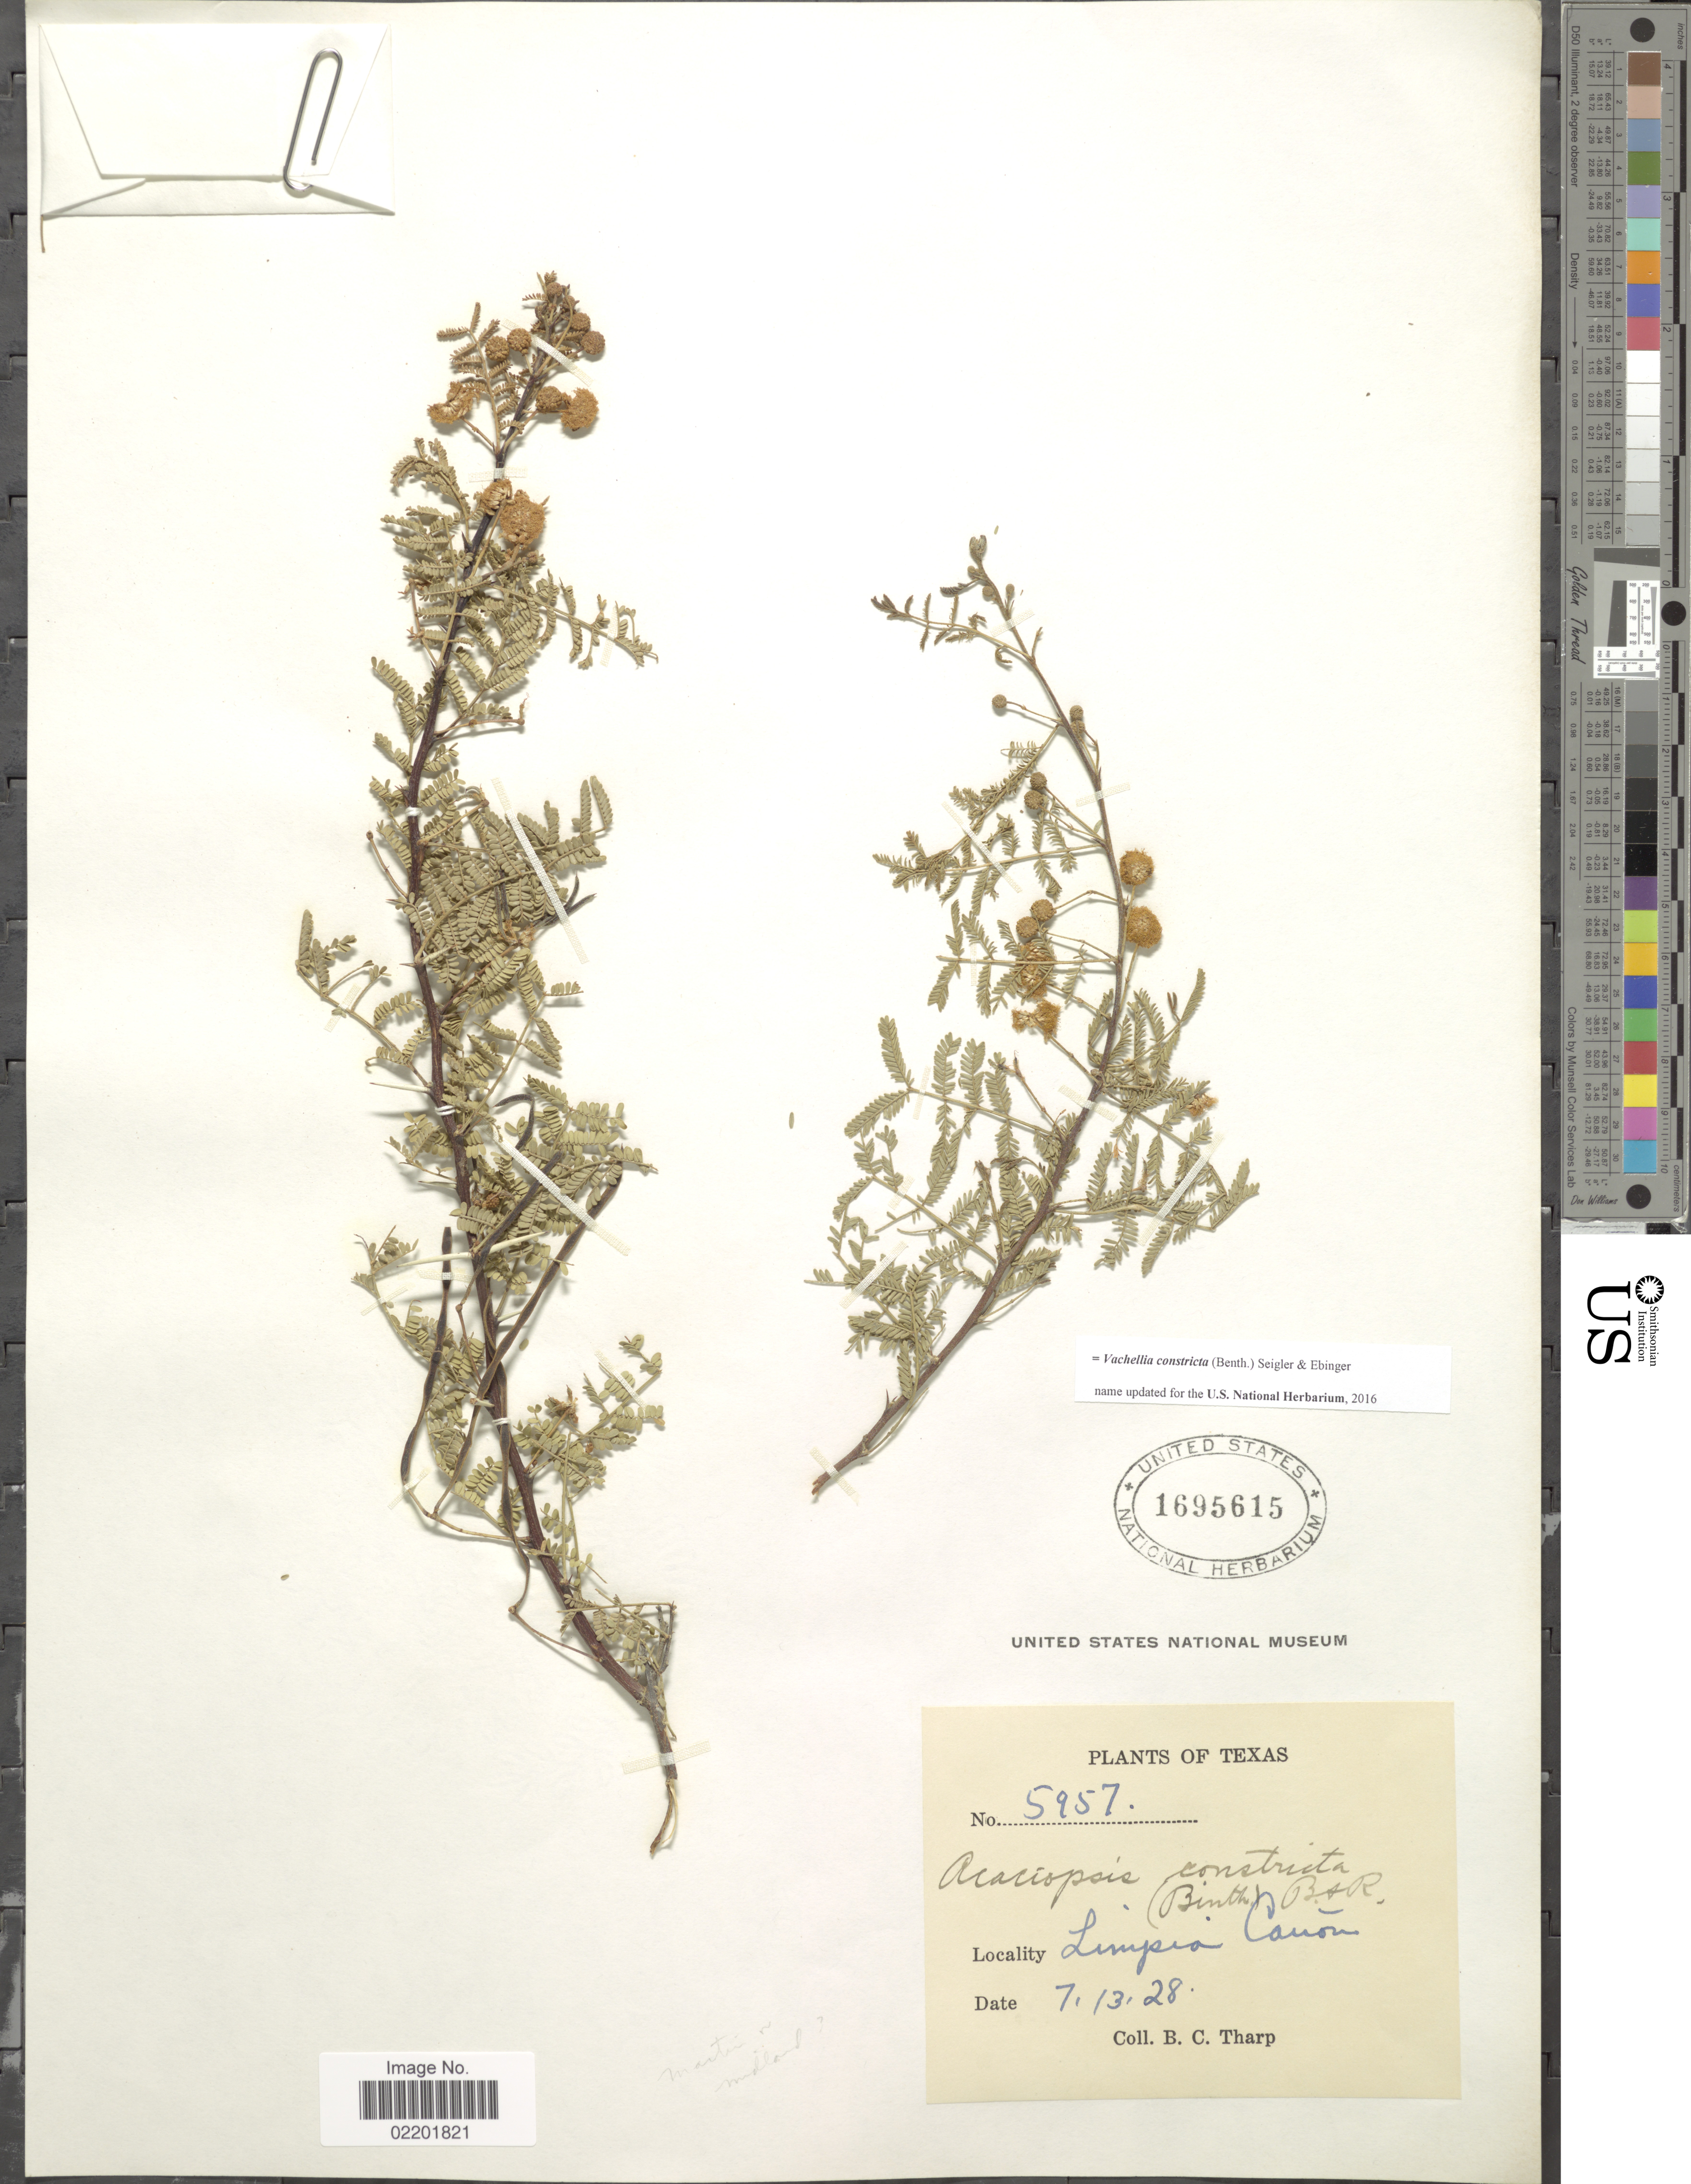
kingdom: Plantae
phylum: Tracheophyta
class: Magnoliopsida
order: Fabales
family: Fabaceae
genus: Vachellia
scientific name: Vachellia constricta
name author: (Benth.) Seigler & Ebinger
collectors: B. C. Tharp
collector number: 5957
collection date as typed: Transcribed d/m/y: 13/7/28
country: United States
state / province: Texas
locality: Limpia Canon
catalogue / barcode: US 1695615